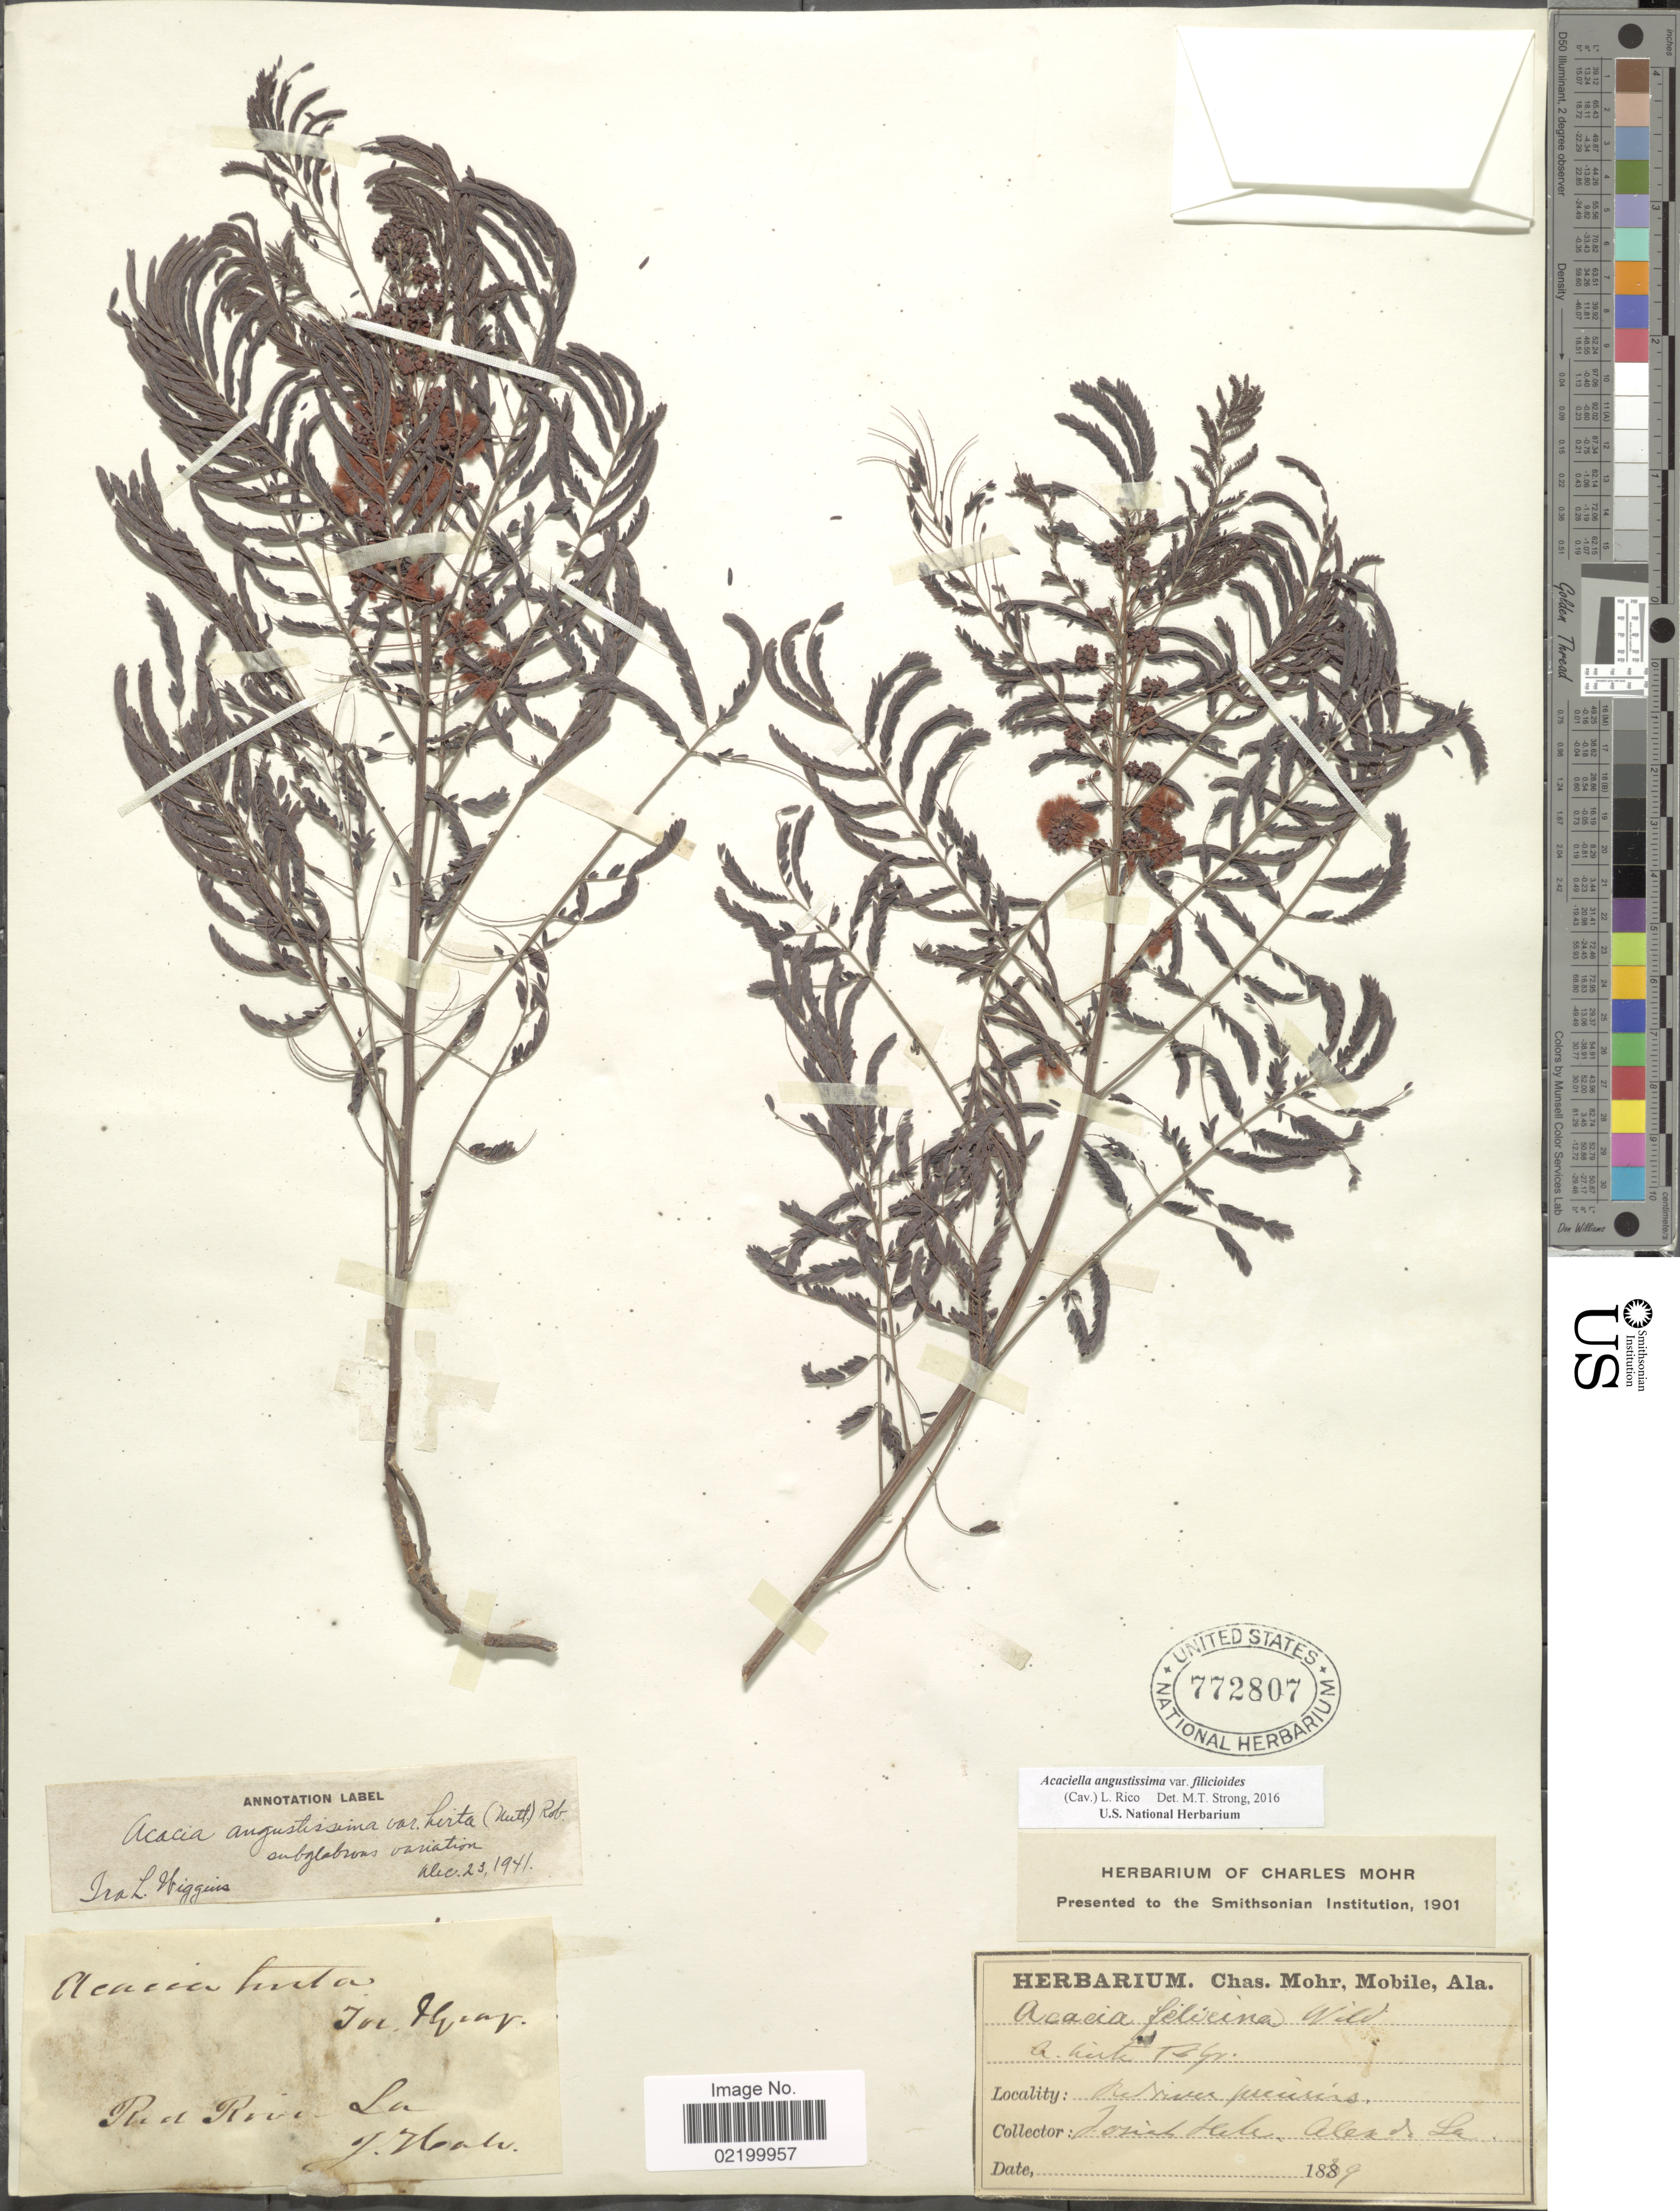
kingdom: Plantae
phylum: Tracheophyta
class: Magnoliopsida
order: Fabales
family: Fabaceae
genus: Acaciella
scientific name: Acaciella angustissima var. filicioides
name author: (Cav.) L. Rico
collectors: J. Hale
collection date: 1889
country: United States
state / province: Louisiana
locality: Red River prairies, Alexdr.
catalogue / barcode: US 772807